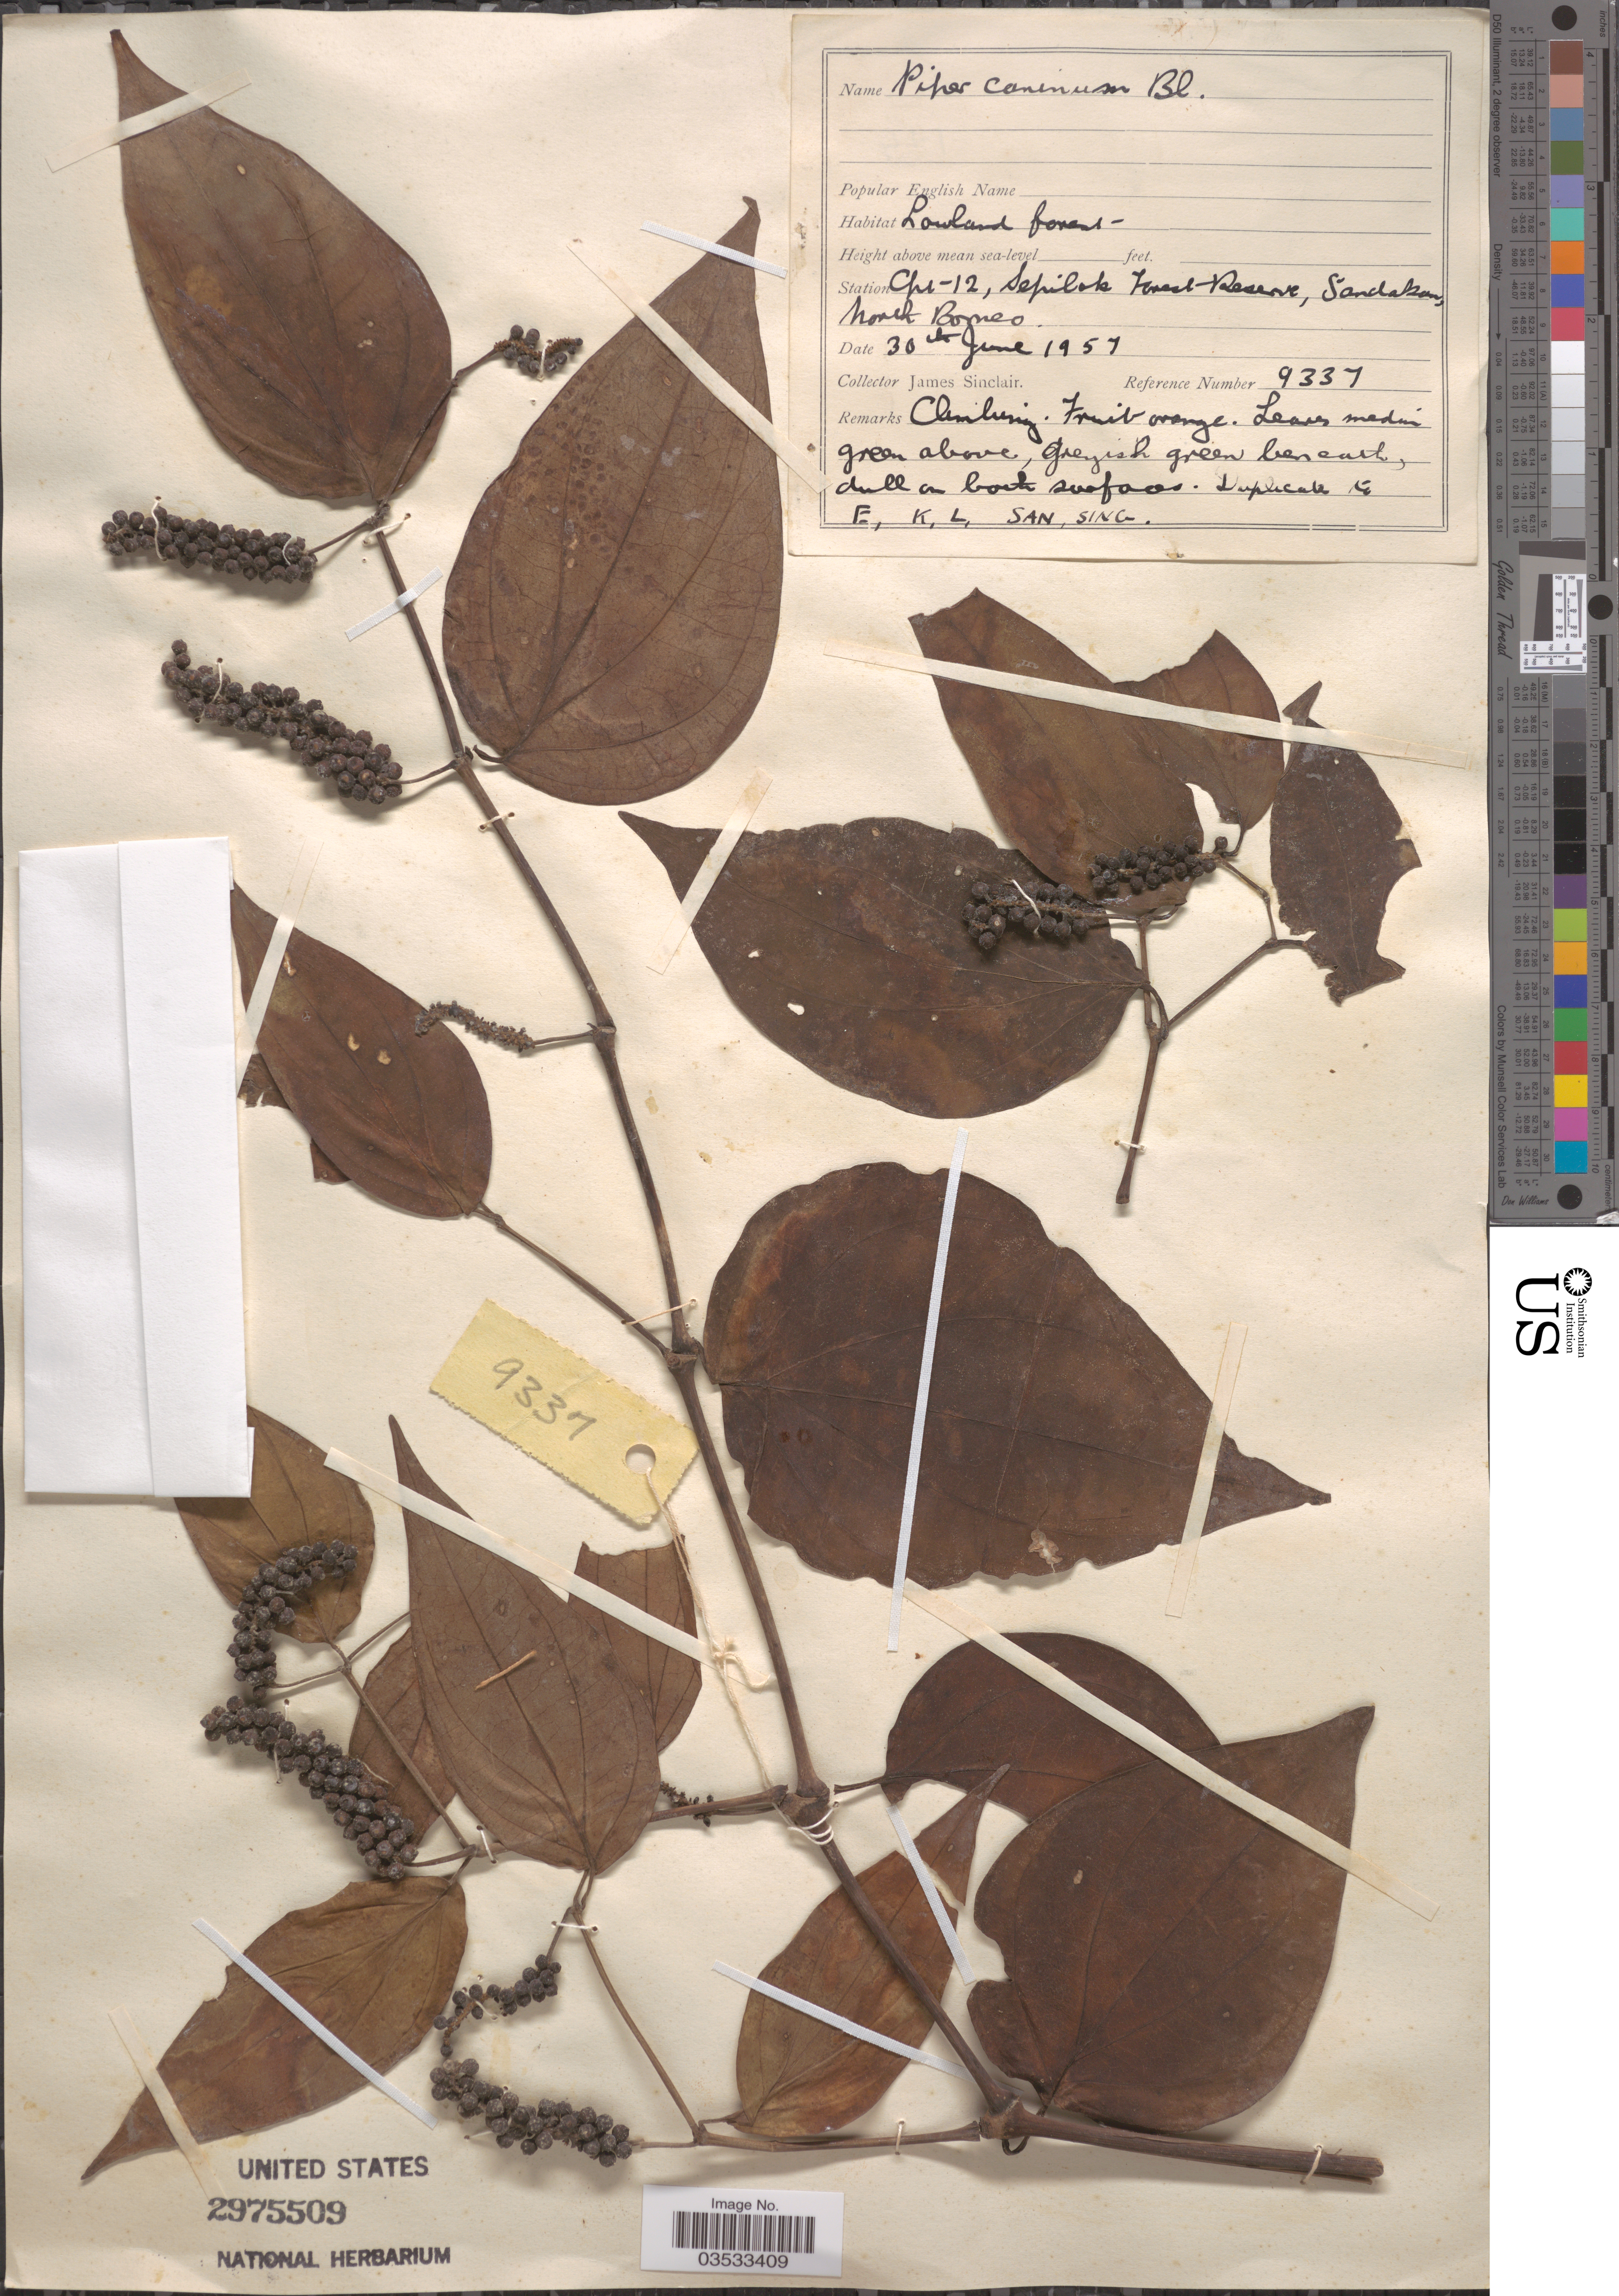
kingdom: Plantae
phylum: Tracheophyta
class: Magnoliopsida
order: Piperales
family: Piperaceae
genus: Piper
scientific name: Piper caninum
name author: Blume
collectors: J. Sinclair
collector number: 9337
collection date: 1957-06-30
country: Malaysia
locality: Che- 12, Sepilok Forest Reserve, Sandakan, North Borneo.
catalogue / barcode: US 2975509